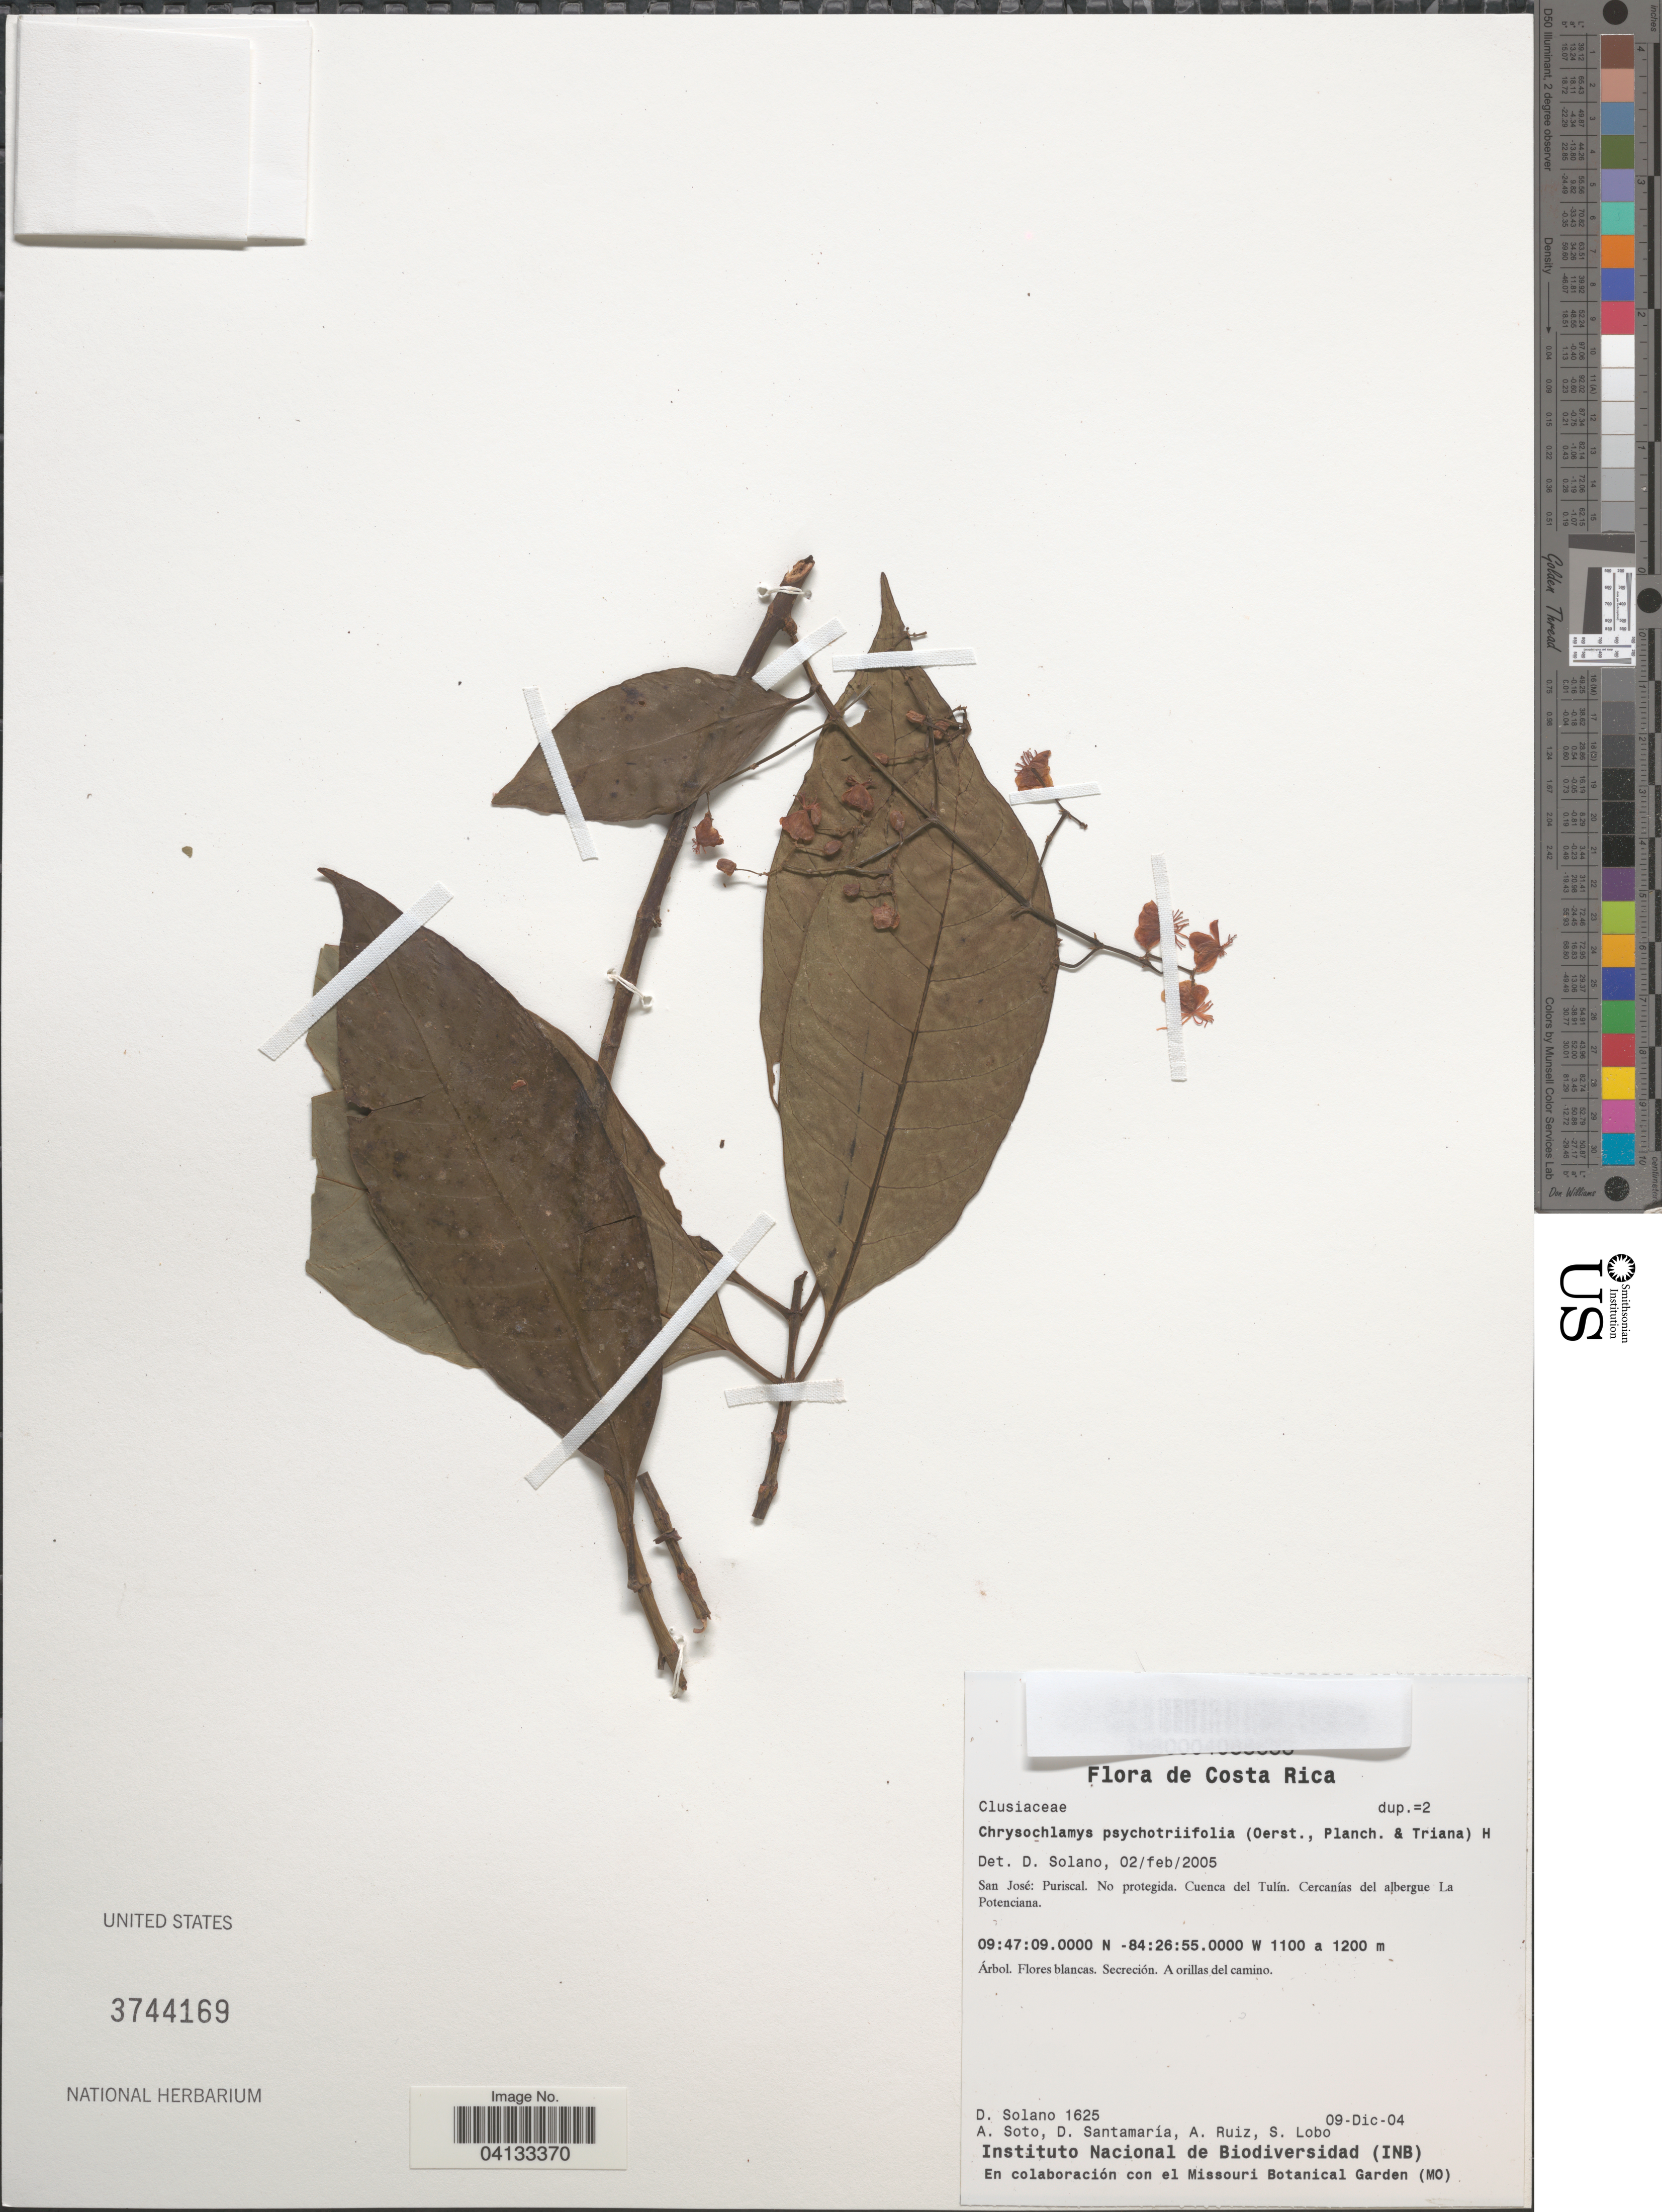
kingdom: Plantae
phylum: Tracheophyta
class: Magnoliopsida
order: Malpighiales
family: Clusiaceae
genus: Chrysochlamys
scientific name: Chrysochlamys psychotriifolia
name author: (Oerst. et al.) Hemsl.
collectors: D. Solano, A. Soto, D. Santamaria, A. Ruiz & S. Lobo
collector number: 1625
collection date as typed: Transcribed d/m/y: 9/12/4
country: Costa Rica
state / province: San José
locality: Puriscal. No protegida. Cuenca del Tulín. Cercanías del albergue La Potenciana.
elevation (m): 1100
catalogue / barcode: US 3744169